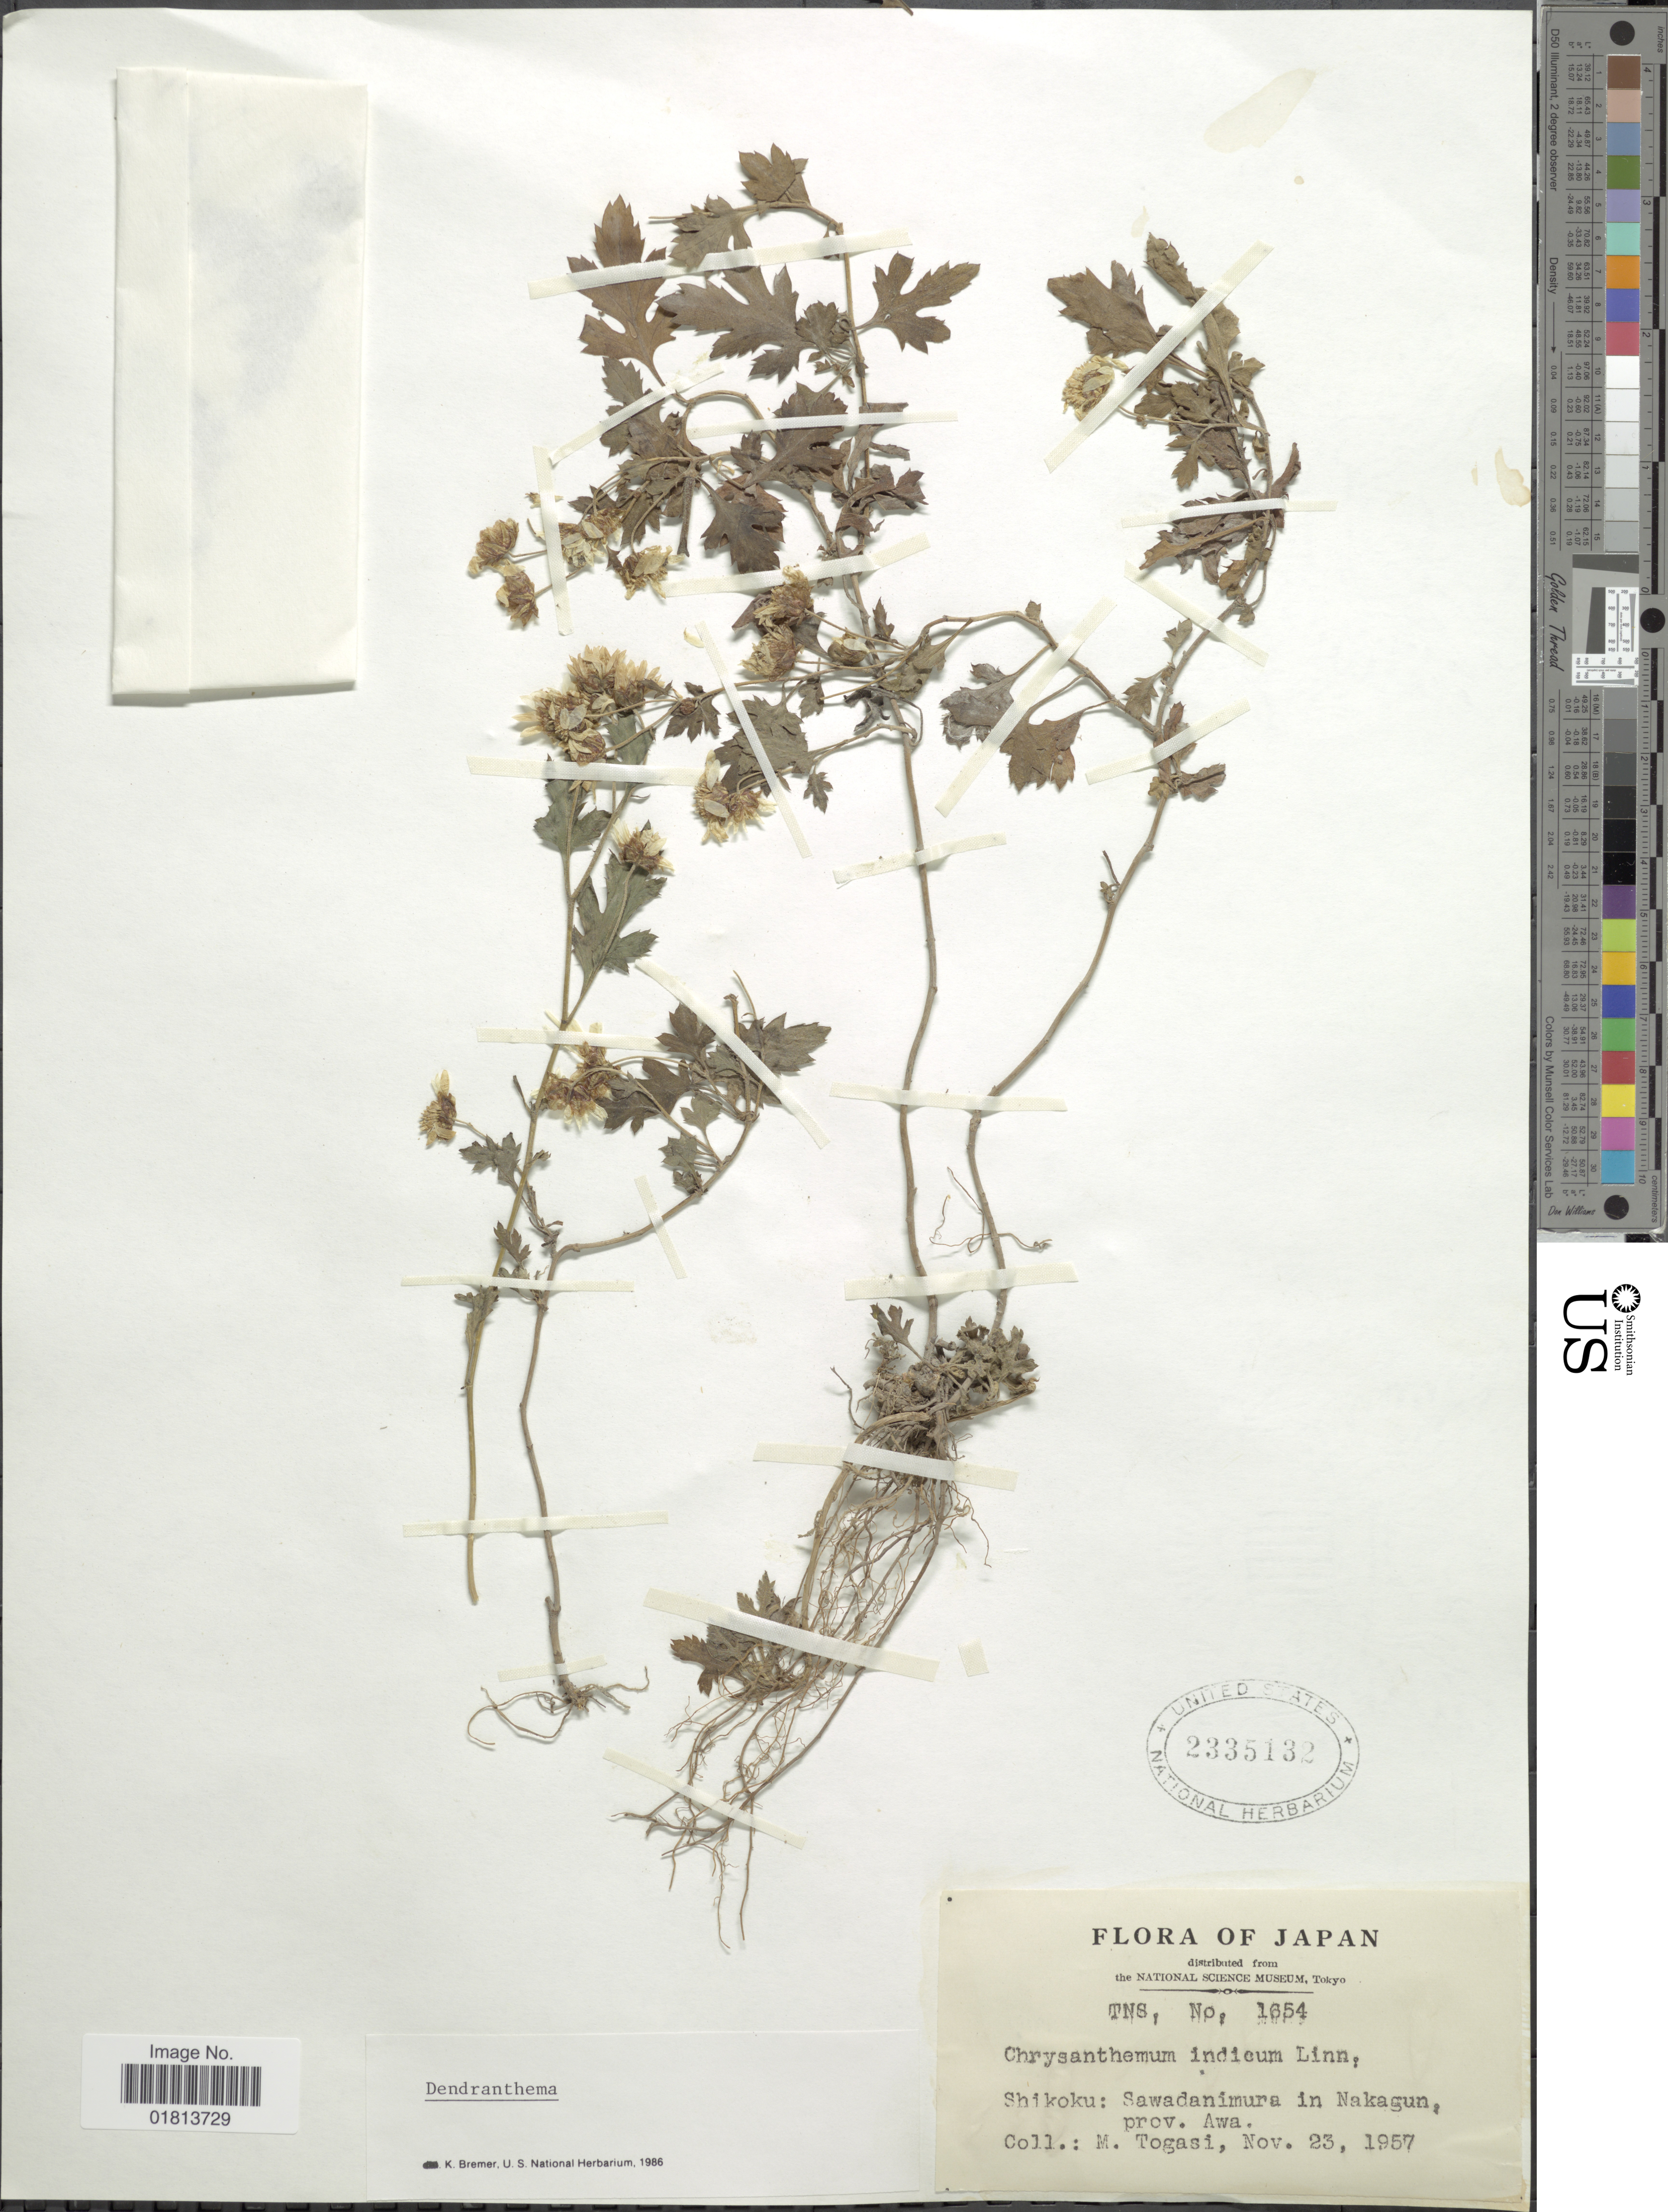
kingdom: Plantae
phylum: Tracheophyta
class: Magnoliopsida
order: Asterales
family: Asteraceae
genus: Dendranthema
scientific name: Dendranthema indicum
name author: (L.) Des Moul.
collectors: M. Togashi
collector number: TNS 1654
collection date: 1957-11-23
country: Japan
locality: Shikoku: Sawadanimura in Nakagun, prov. Awa.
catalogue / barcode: US 2335132